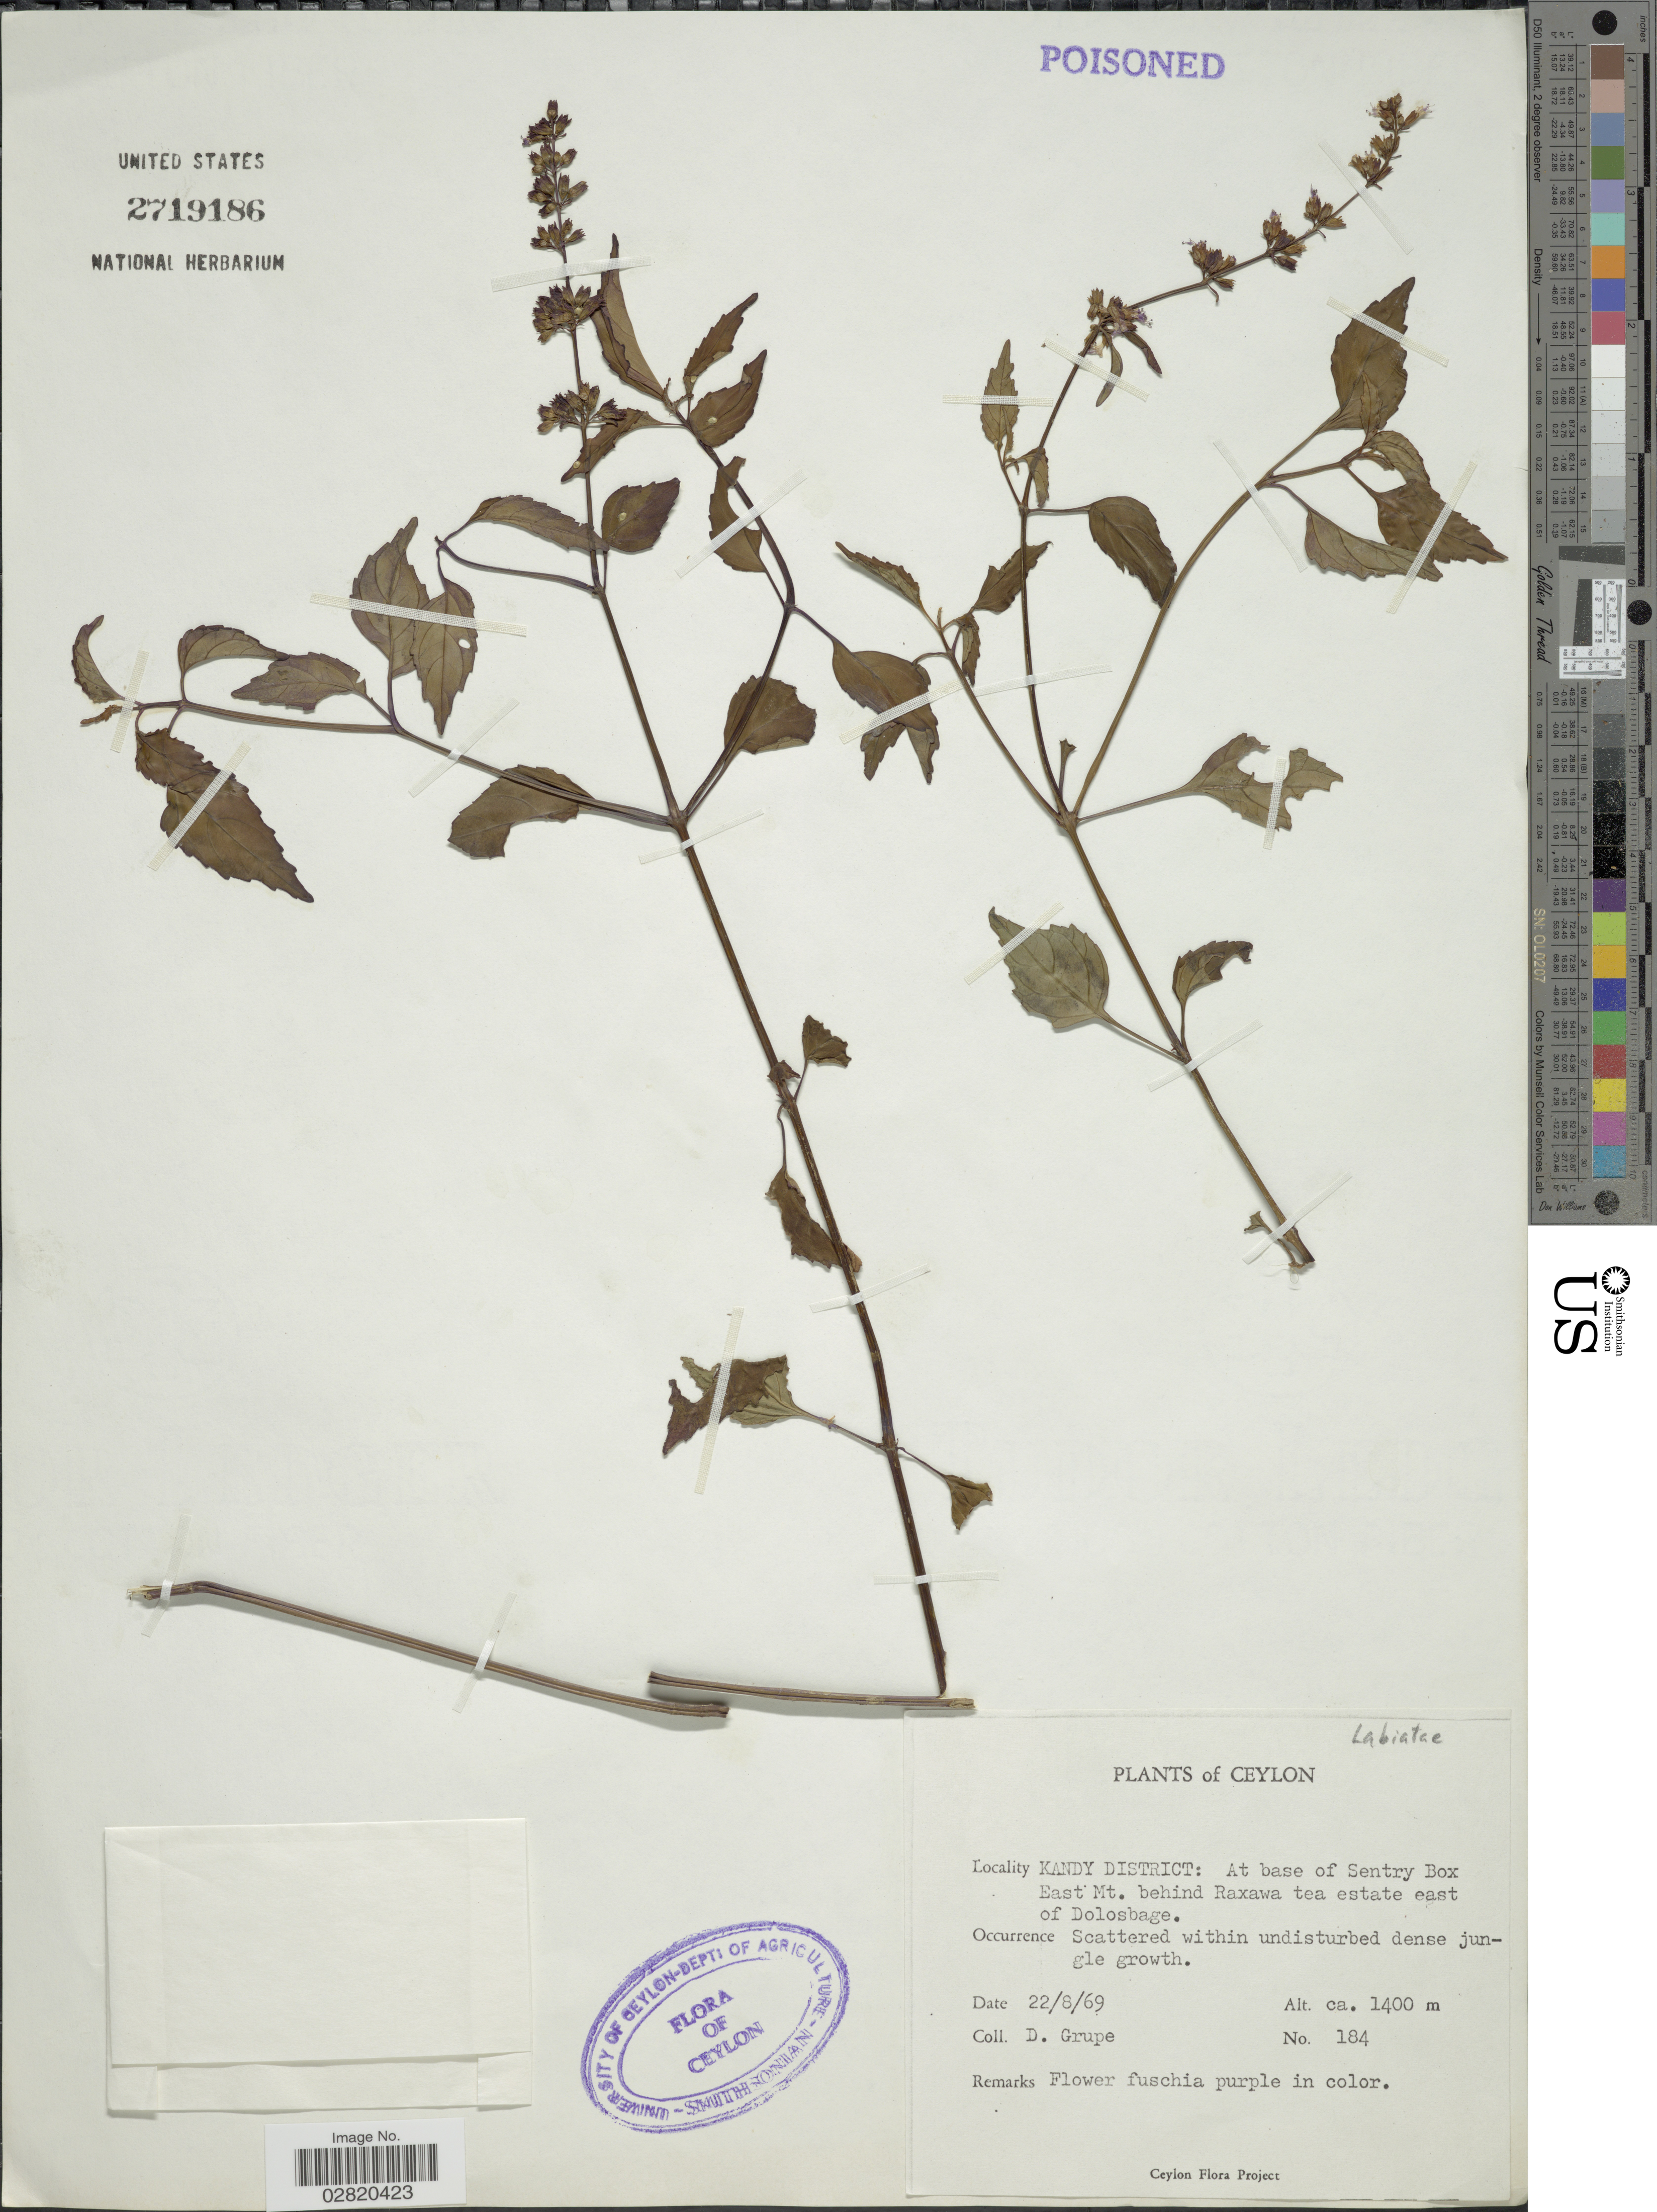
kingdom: Plantae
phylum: Tracheophyta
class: Magnoliopsida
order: Lamiales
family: Lamiaceae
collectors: D. Grupe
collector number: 184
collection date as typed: Transcribed d/m/y: 22/8/69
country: Sri Lanka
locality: Ceylon. Kandy District: At base of Sentry Box East Mt. behind Raxawa tea estate east of Dolosbage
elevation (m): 1400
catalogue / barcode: US 2719186